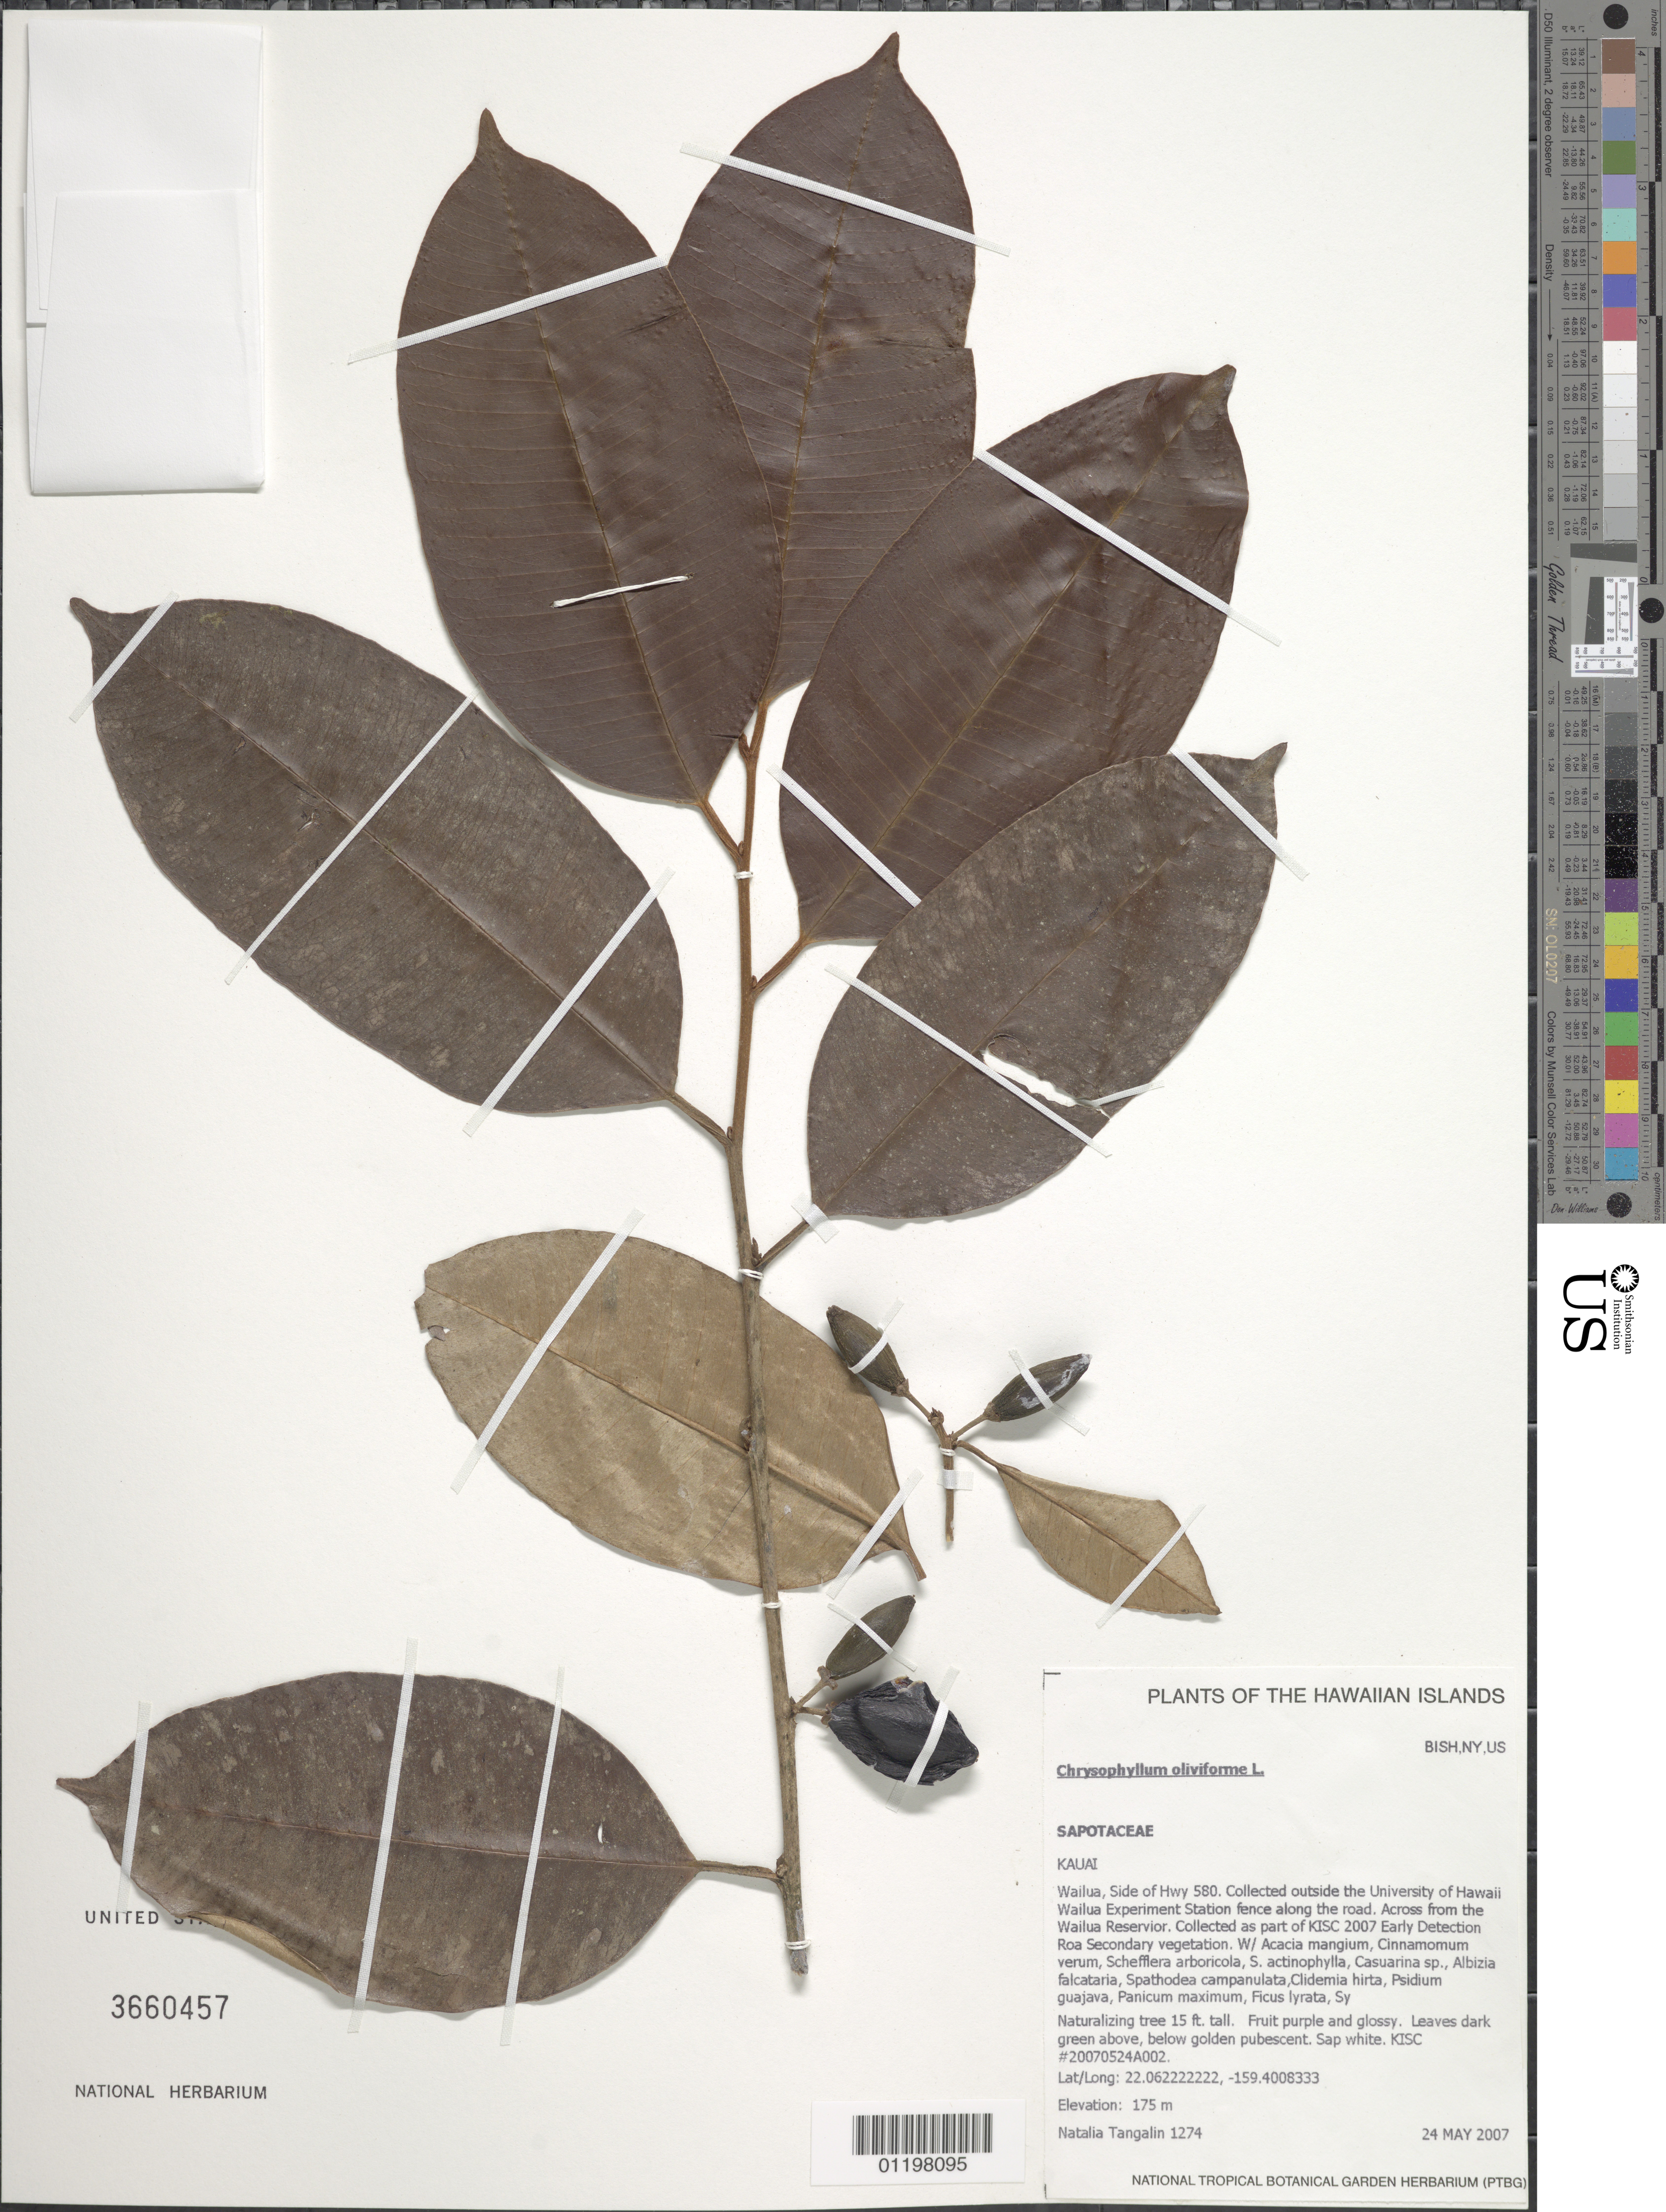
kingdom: Plantae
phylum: Tracheophyta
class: Magnoliopsida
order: Ericales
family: Sapotaceae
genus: Chrysophyllum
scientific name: Chrysophyllum oliviforme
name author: L.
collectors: N. Tangalin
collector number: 1274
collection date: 2007-05-24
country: United States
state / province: Hawaii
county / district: Kauai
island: Kaua'i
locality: Wailua, Side of Hwy. 580, collected outside the University of Hawaii Wailua Experiment Station fence along the road, across from the Wailua Reservoir.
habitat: Secondary vegetation.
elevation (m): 175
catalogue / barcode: US 3660457